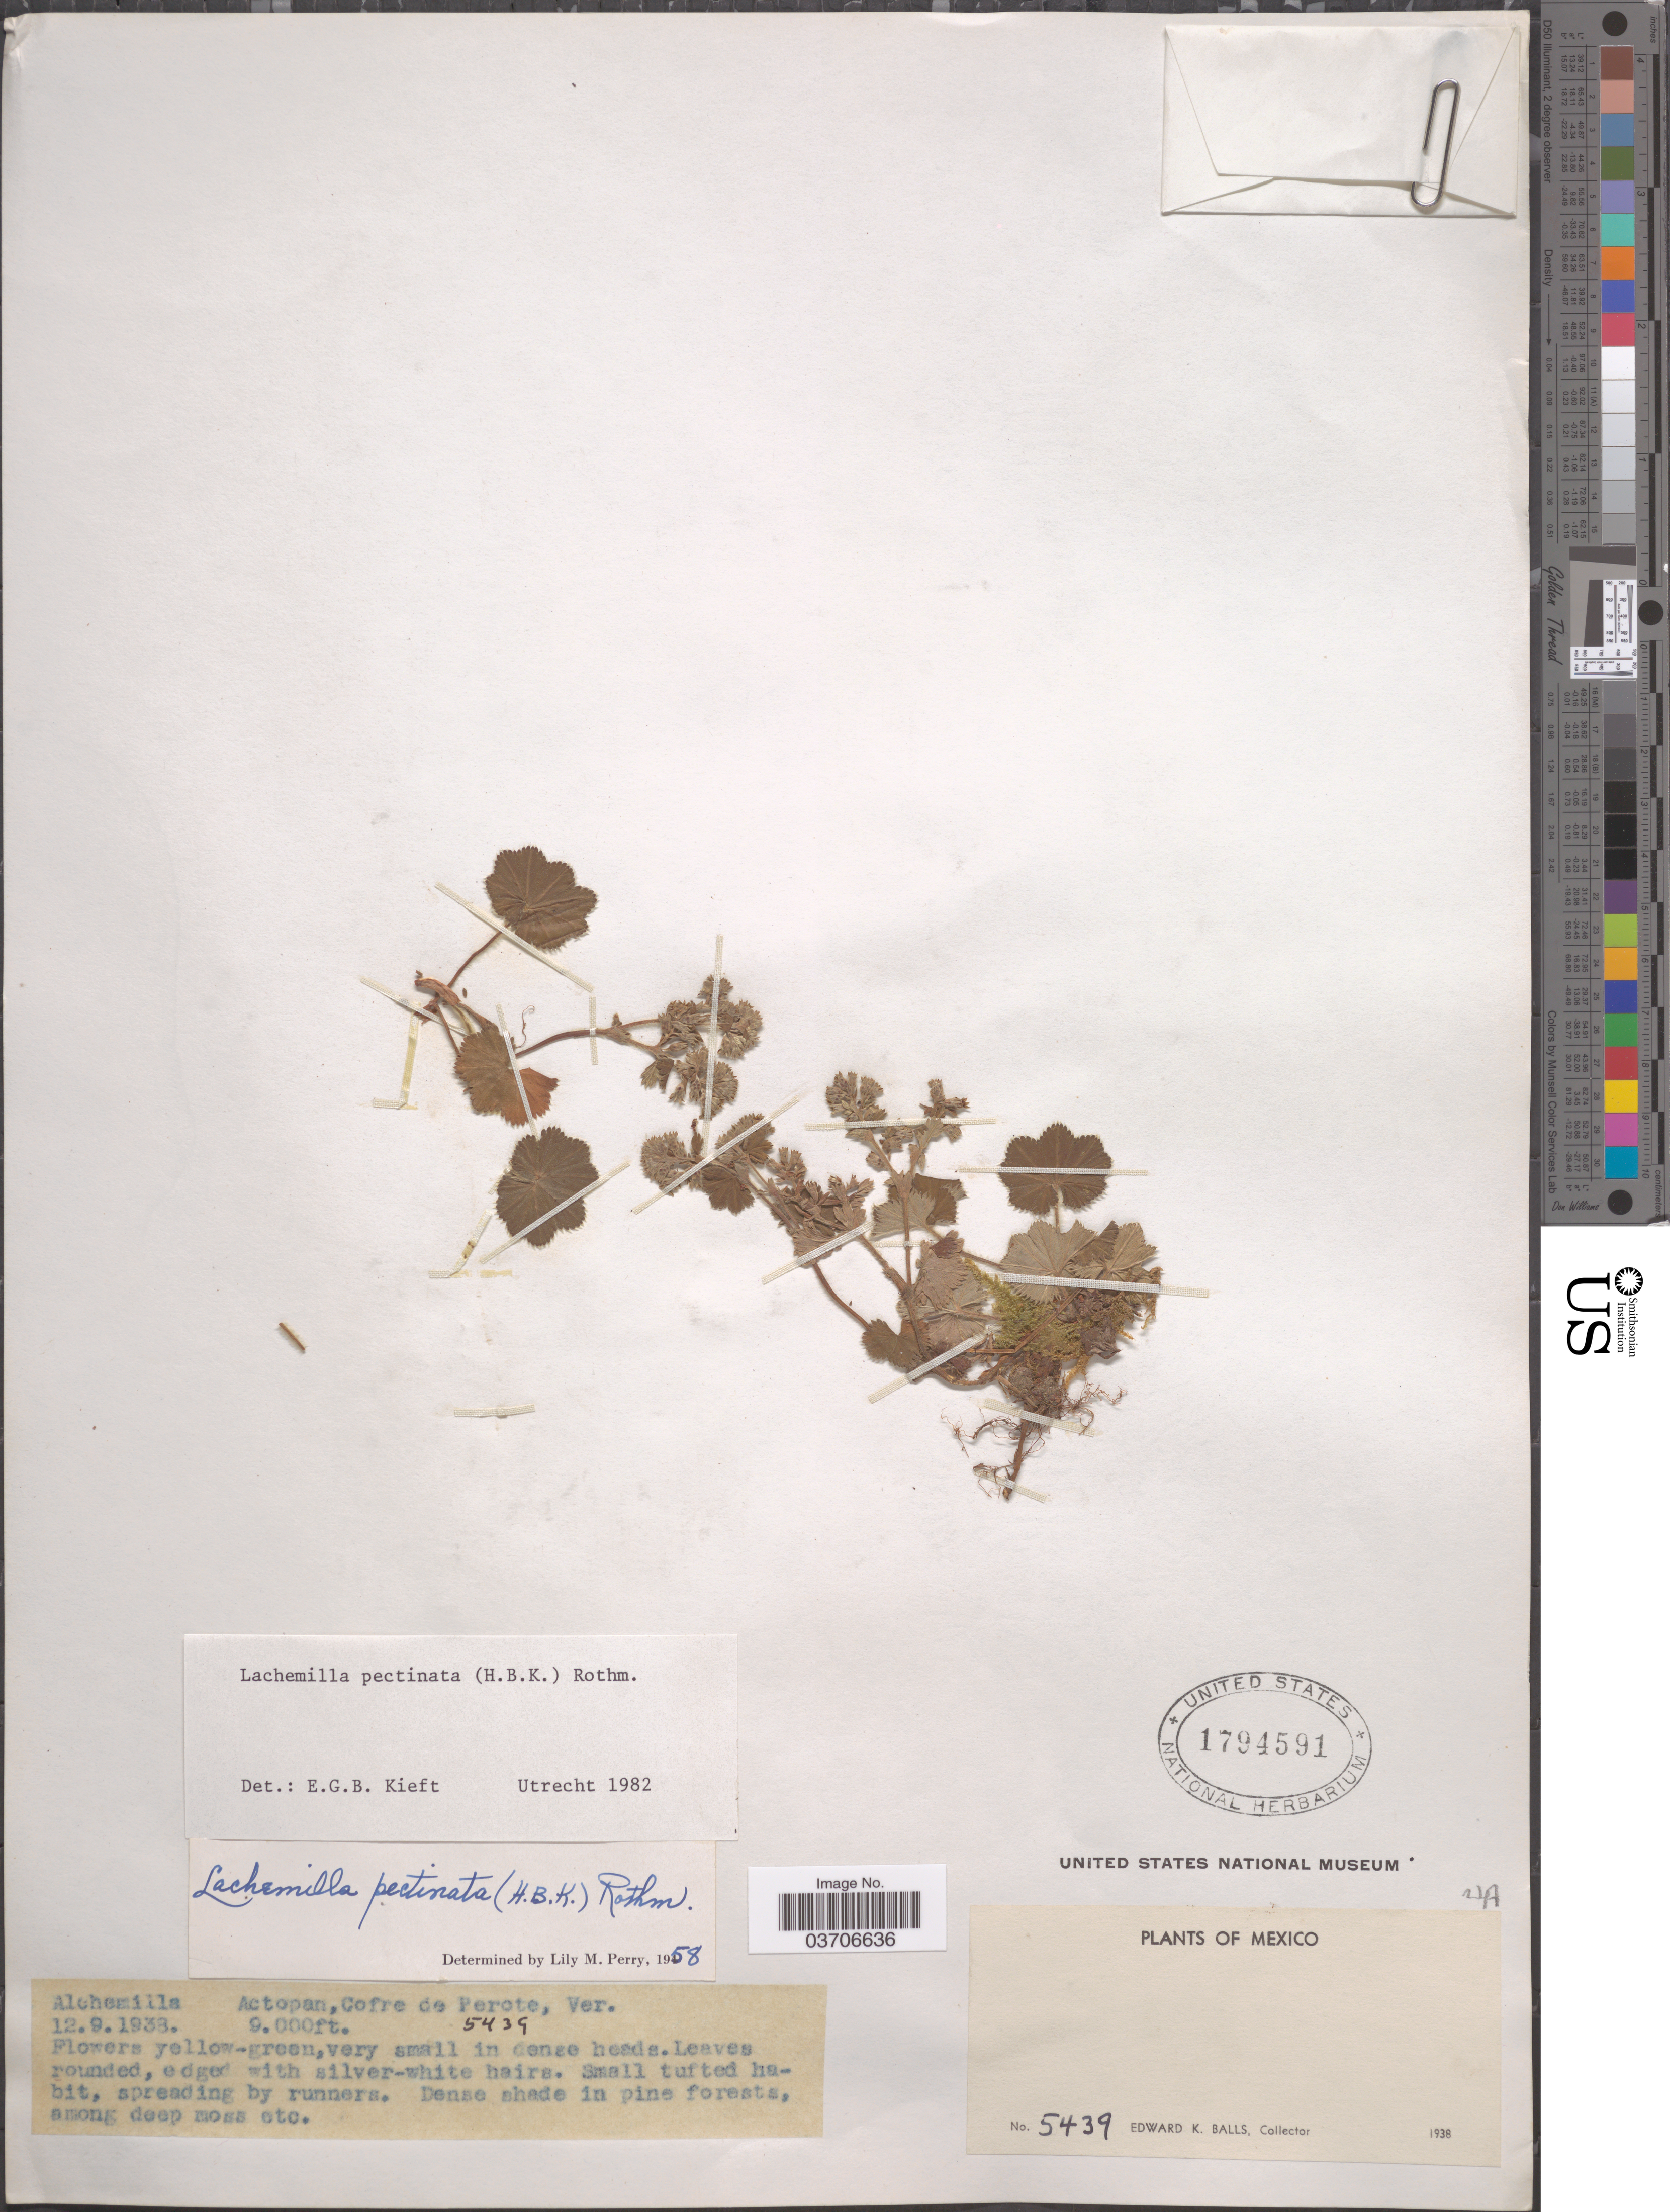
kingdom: Plantae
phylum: Tracheophyta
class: Magnoliopsida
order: Rosales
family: Rosaceae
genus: Lachemilla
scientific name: Lachemilla pectinata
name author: (Kunth) Rothm.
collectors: E. K. Balls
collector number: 5439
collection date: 1938-09-12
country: Mexico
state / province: Veracruz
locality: Actopan, Confre de Perote, Ver.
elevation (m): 2743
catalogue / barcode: US 1794591